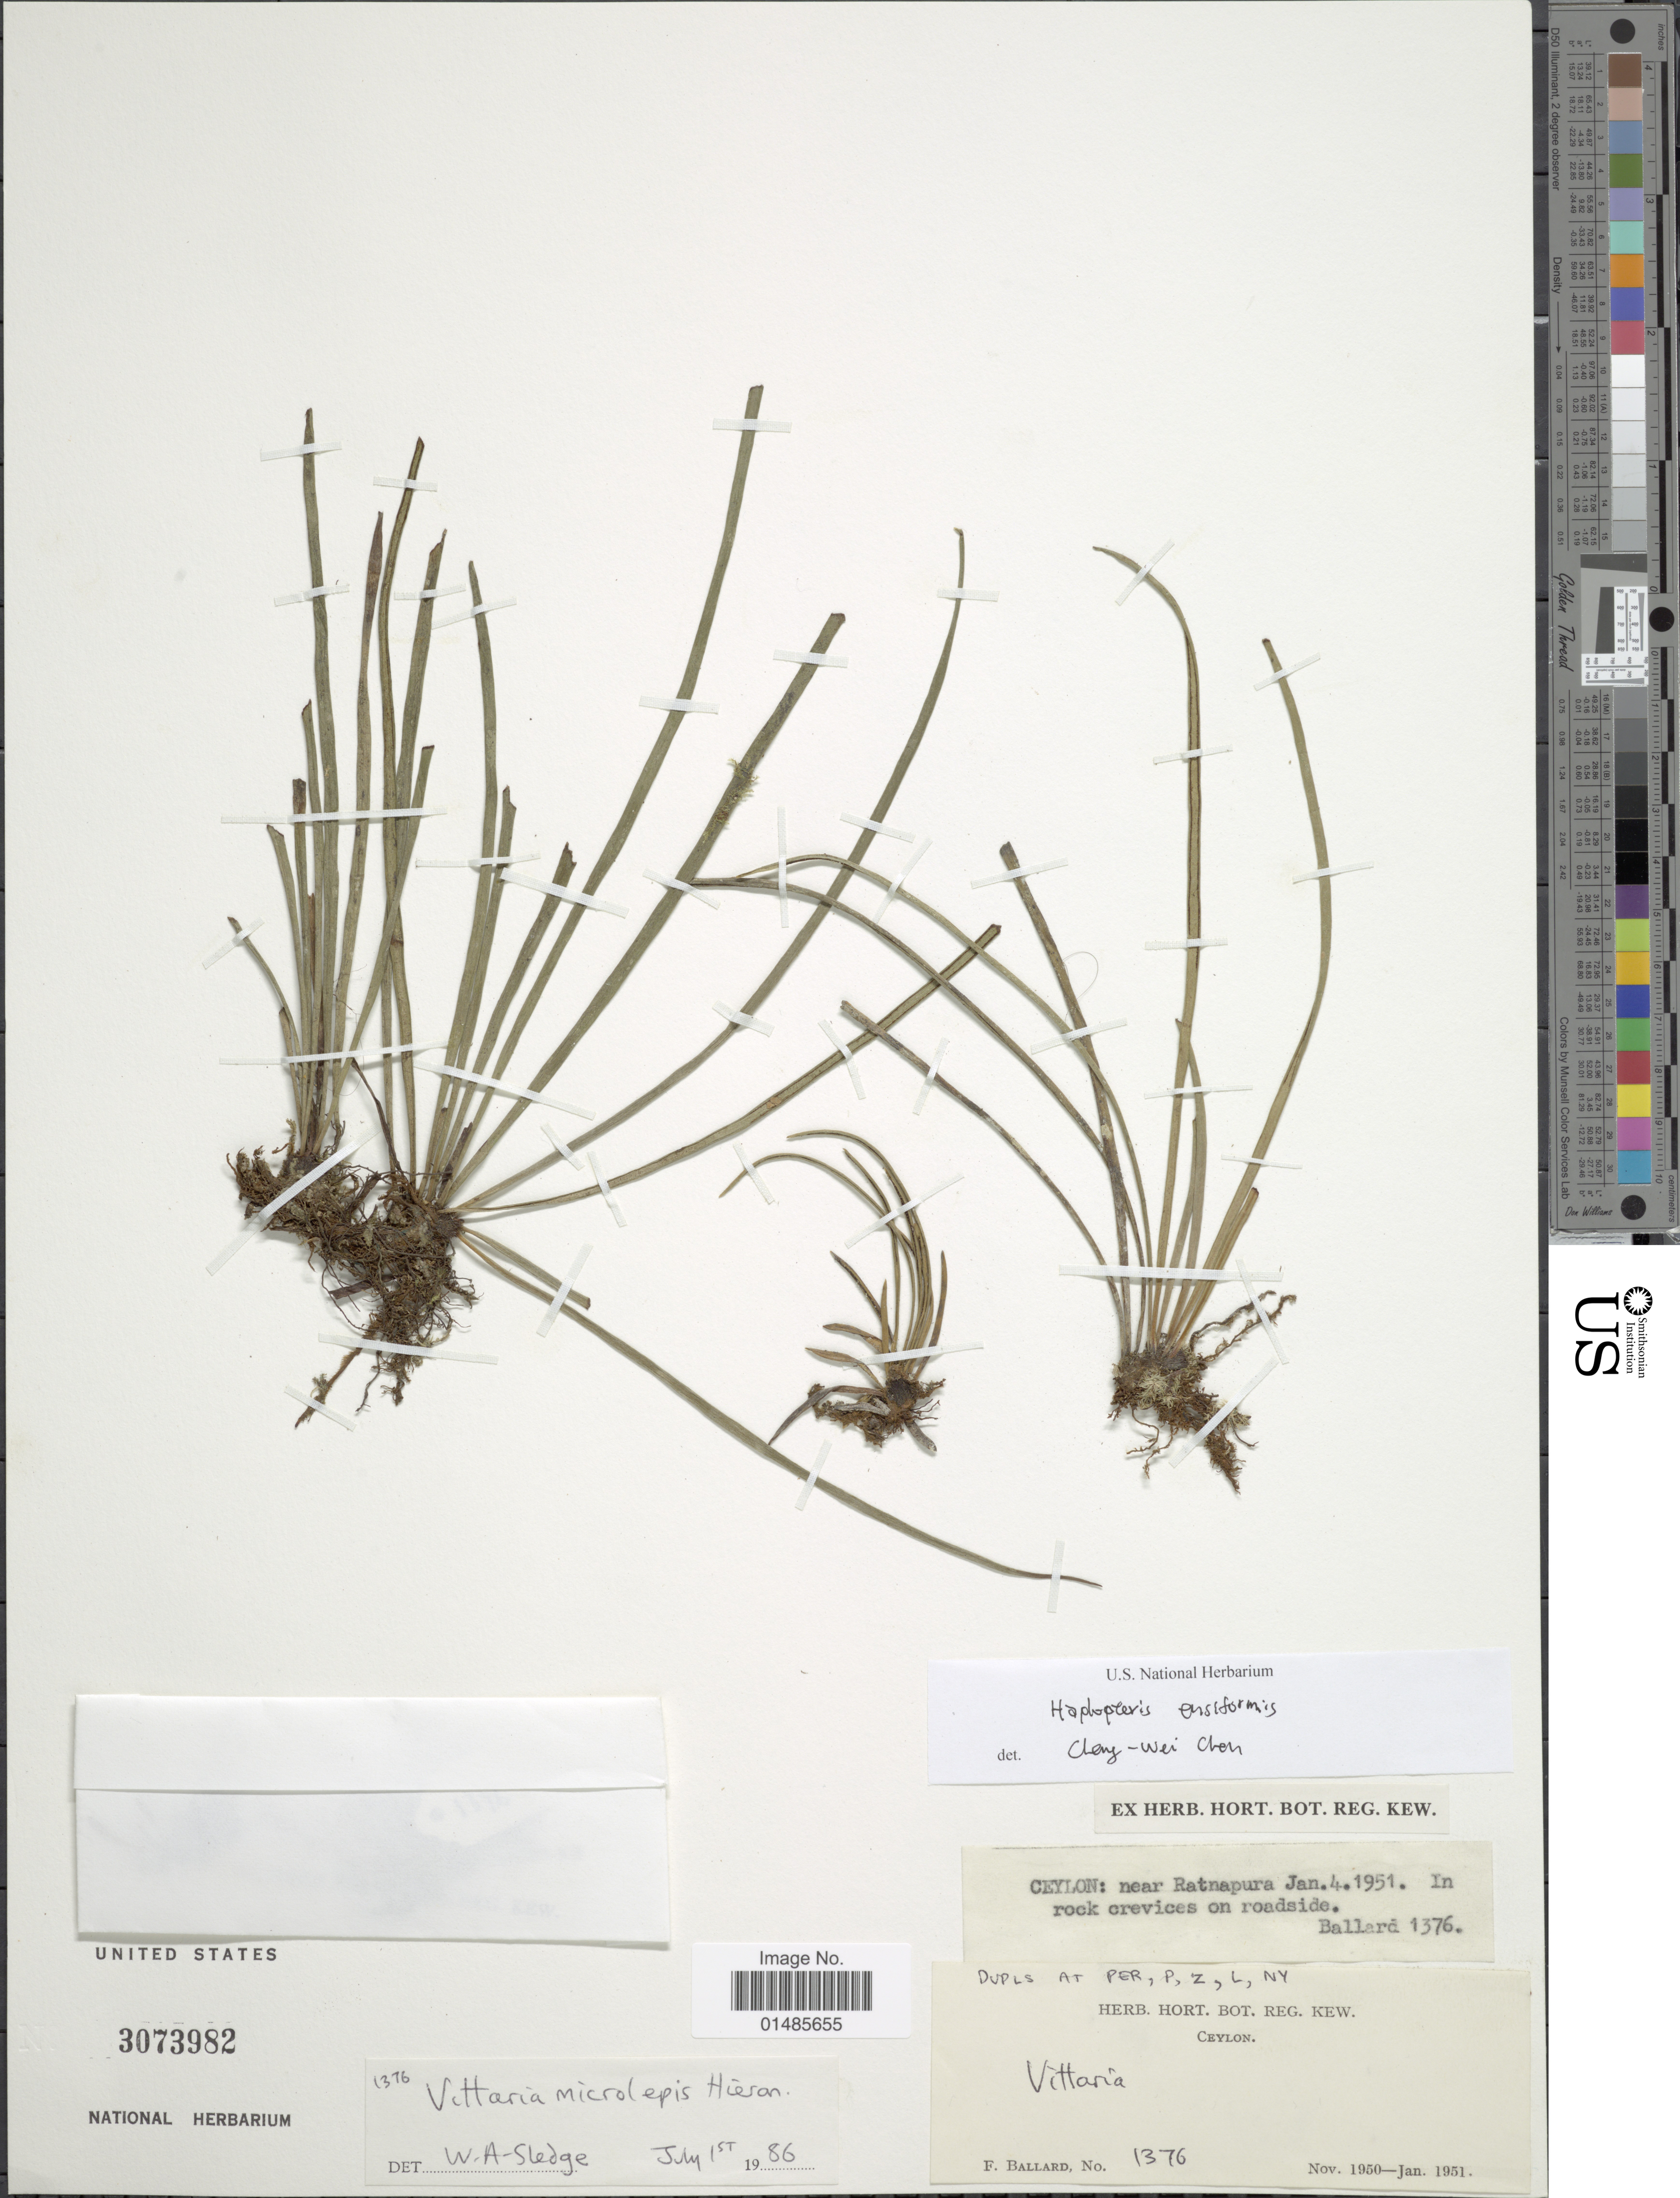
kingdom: Plantae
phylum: Tracheophyta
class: Polypodiopsida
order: Polypodiales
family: Pteridaceae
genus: Haplopteris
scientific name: Haplopteris ensiformis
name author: (Sw.) E.H. Crane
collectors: F. Ballard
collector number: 1376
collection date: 1951-01-04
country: Sri Lanka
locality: Ceylon: near Ratnapura. In rock crevices on roadside.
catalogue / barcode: US 3073982